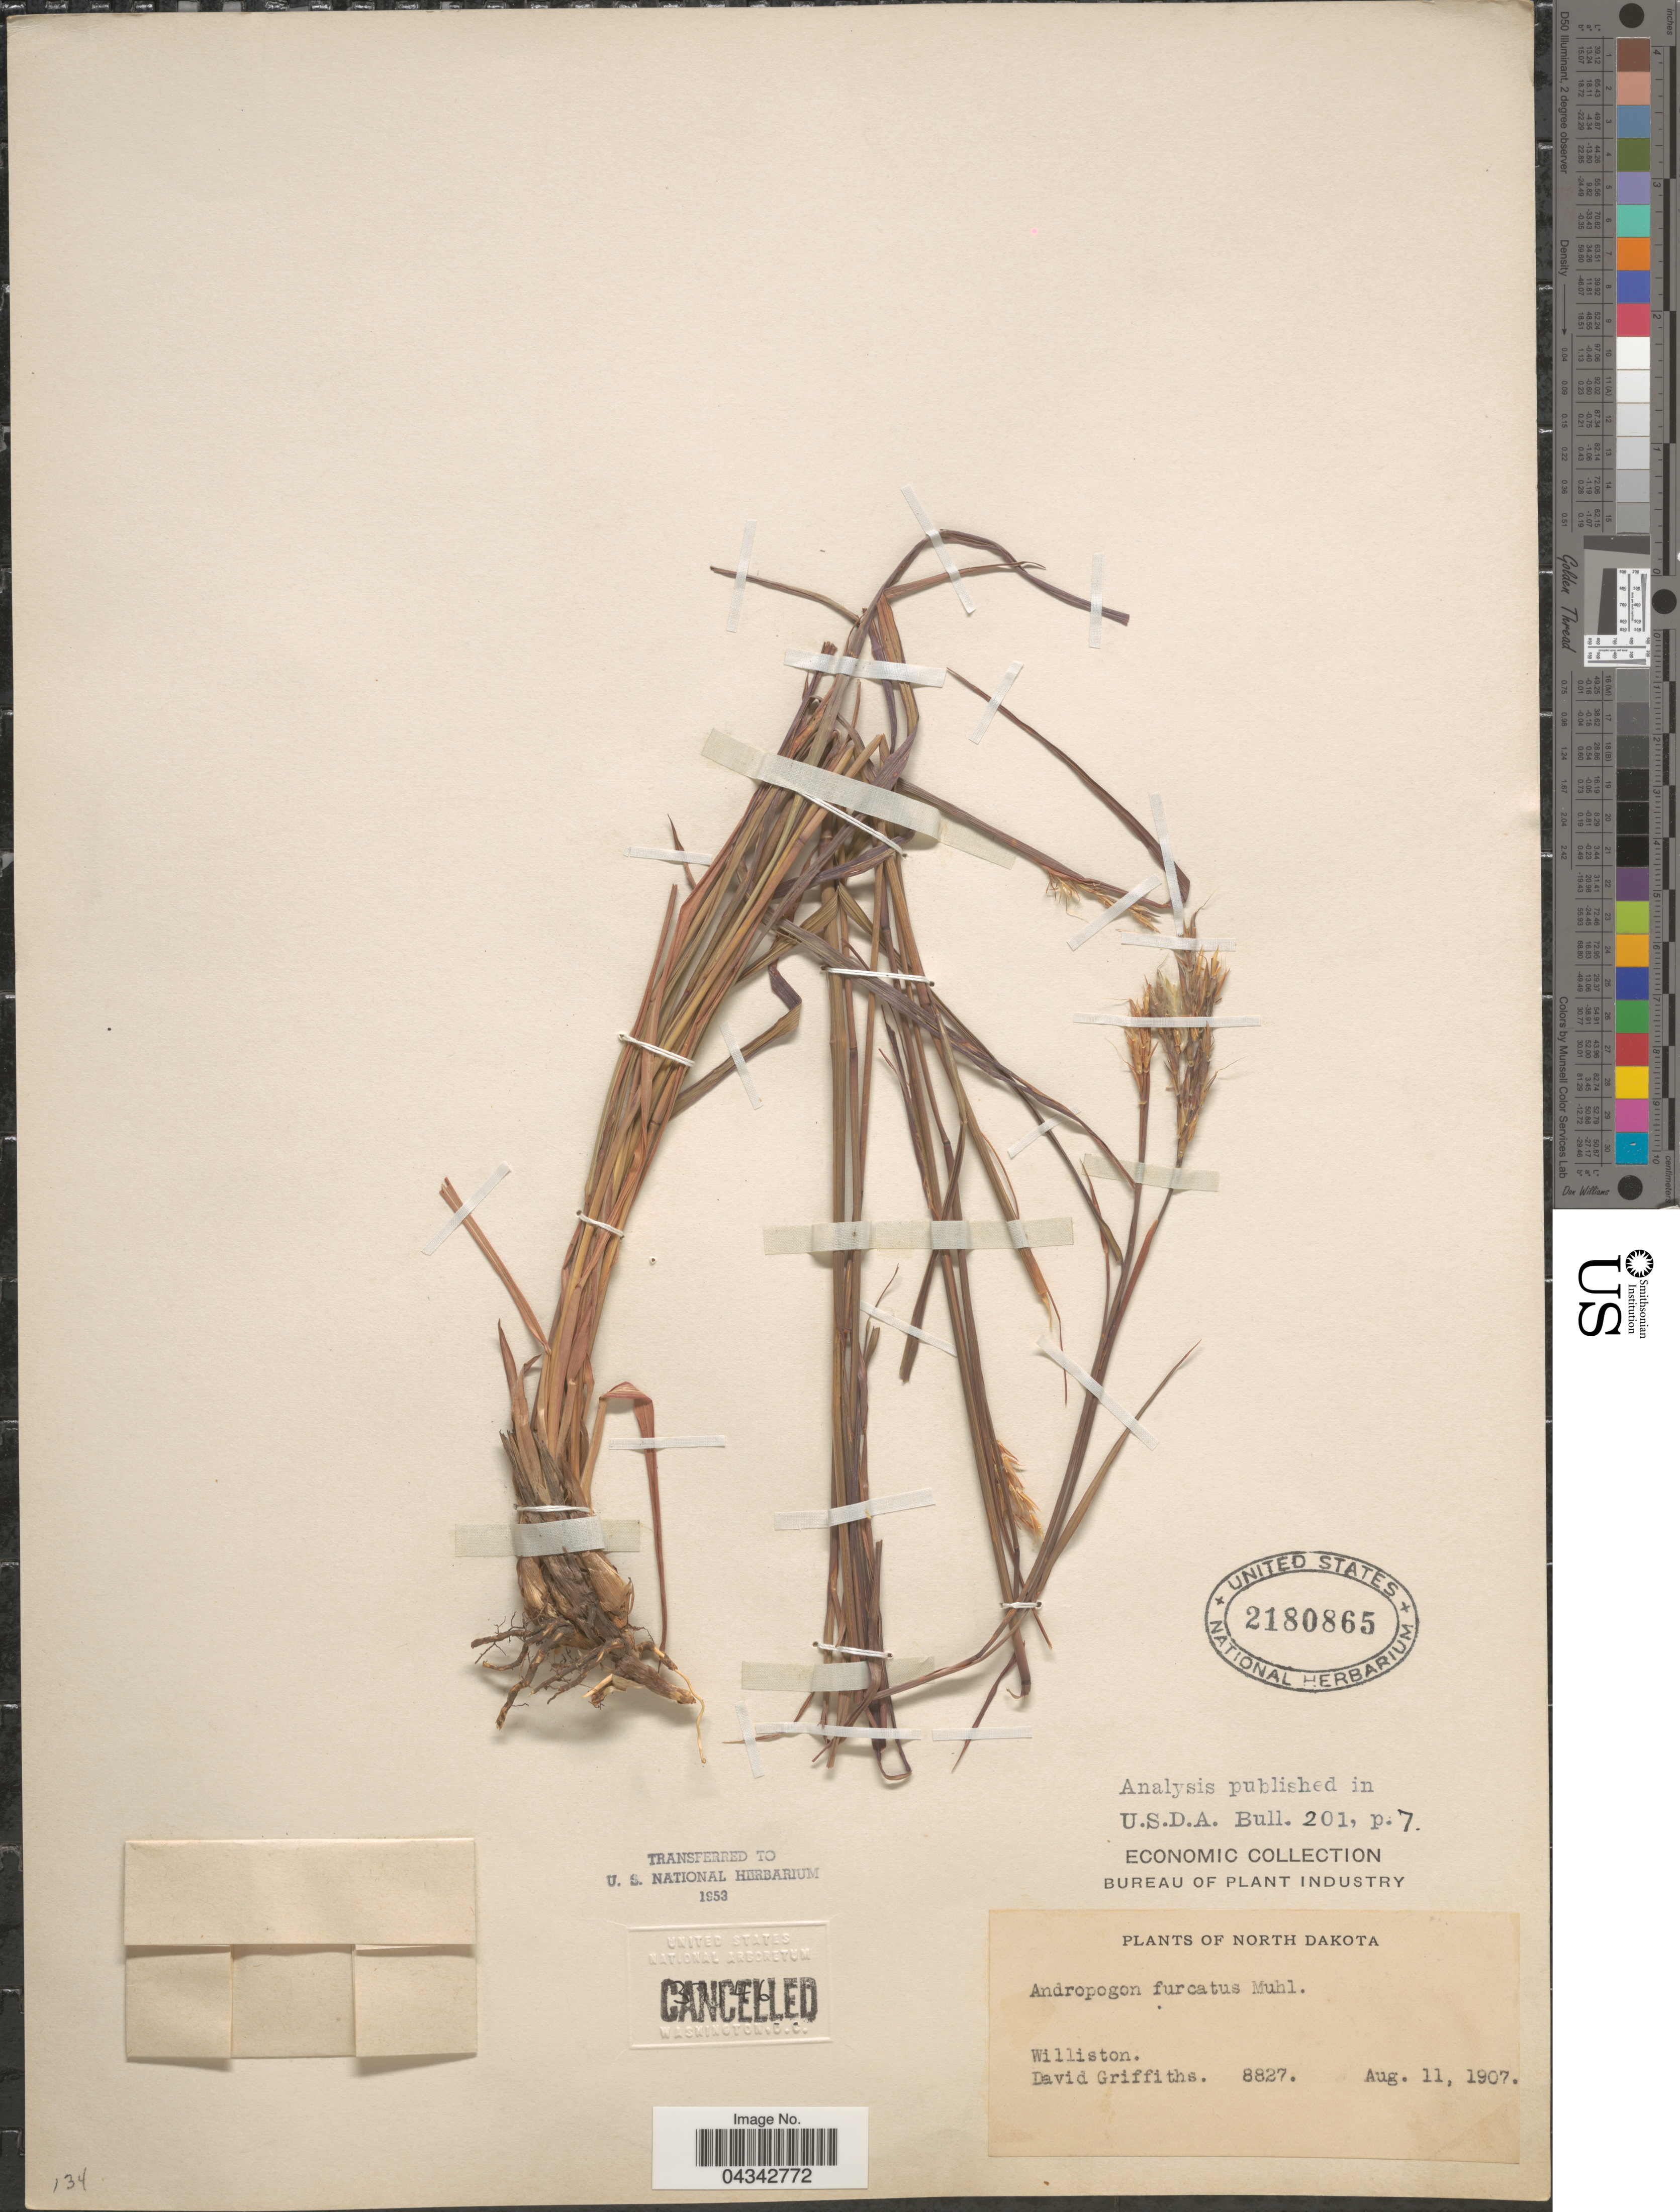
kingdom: Plantae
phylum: Tracheophyta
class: Liliopsida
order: Poales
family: Poaceae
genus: Andropogon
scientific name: Andropogon gerardii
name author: Vitman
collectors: D. Griffiths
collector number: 8827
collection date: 1907-08-11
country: United States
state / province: North Dakota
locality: Williston.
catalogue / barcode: US 2180865